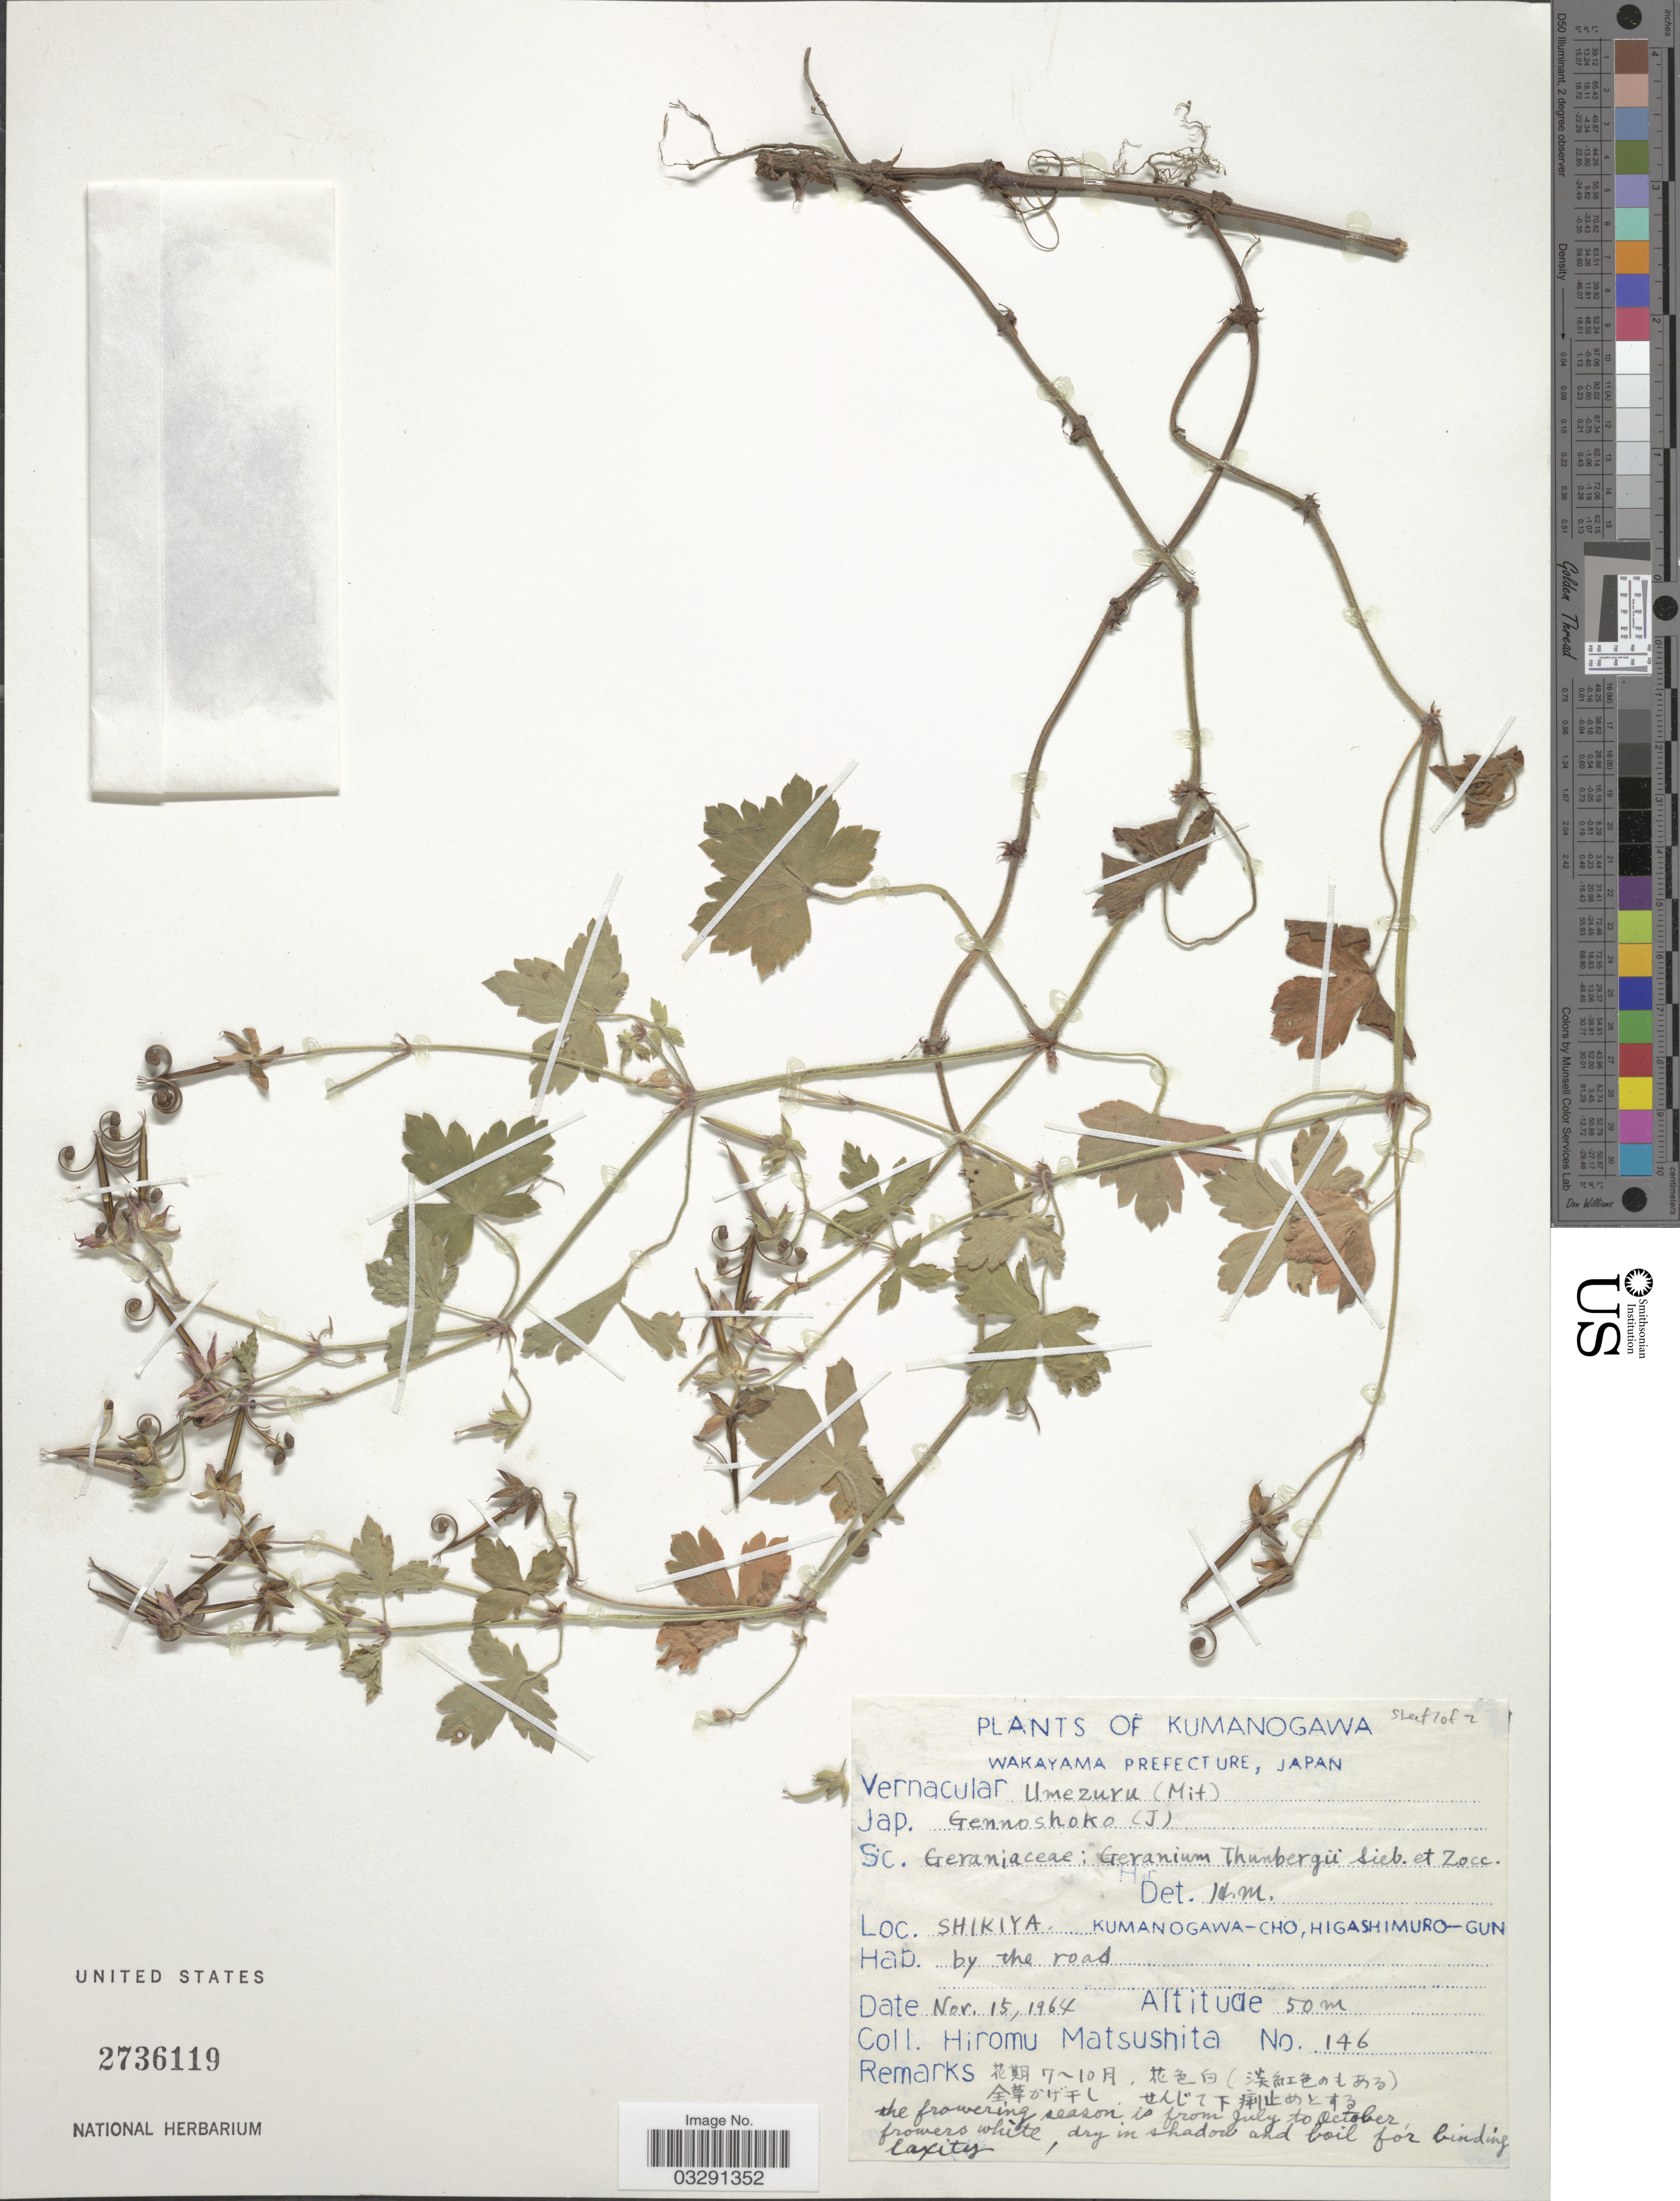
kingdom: Plantae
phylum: Tracheophyta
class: Magnoliopsida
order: Geraniales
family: Geraniaceae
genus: Geranium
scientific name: Geranium thunbergii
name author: Siebold ex Lindl. & Paxton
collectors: H. Matsushita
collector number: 146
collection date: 1964-11-15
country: Japan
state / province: Wakayama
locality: Kumanogawa, Wakayama Prefecture, Shikiya, Kumanogawa-Cho, Higashimuro-Gun.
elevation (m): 50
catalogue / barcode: US 2736119